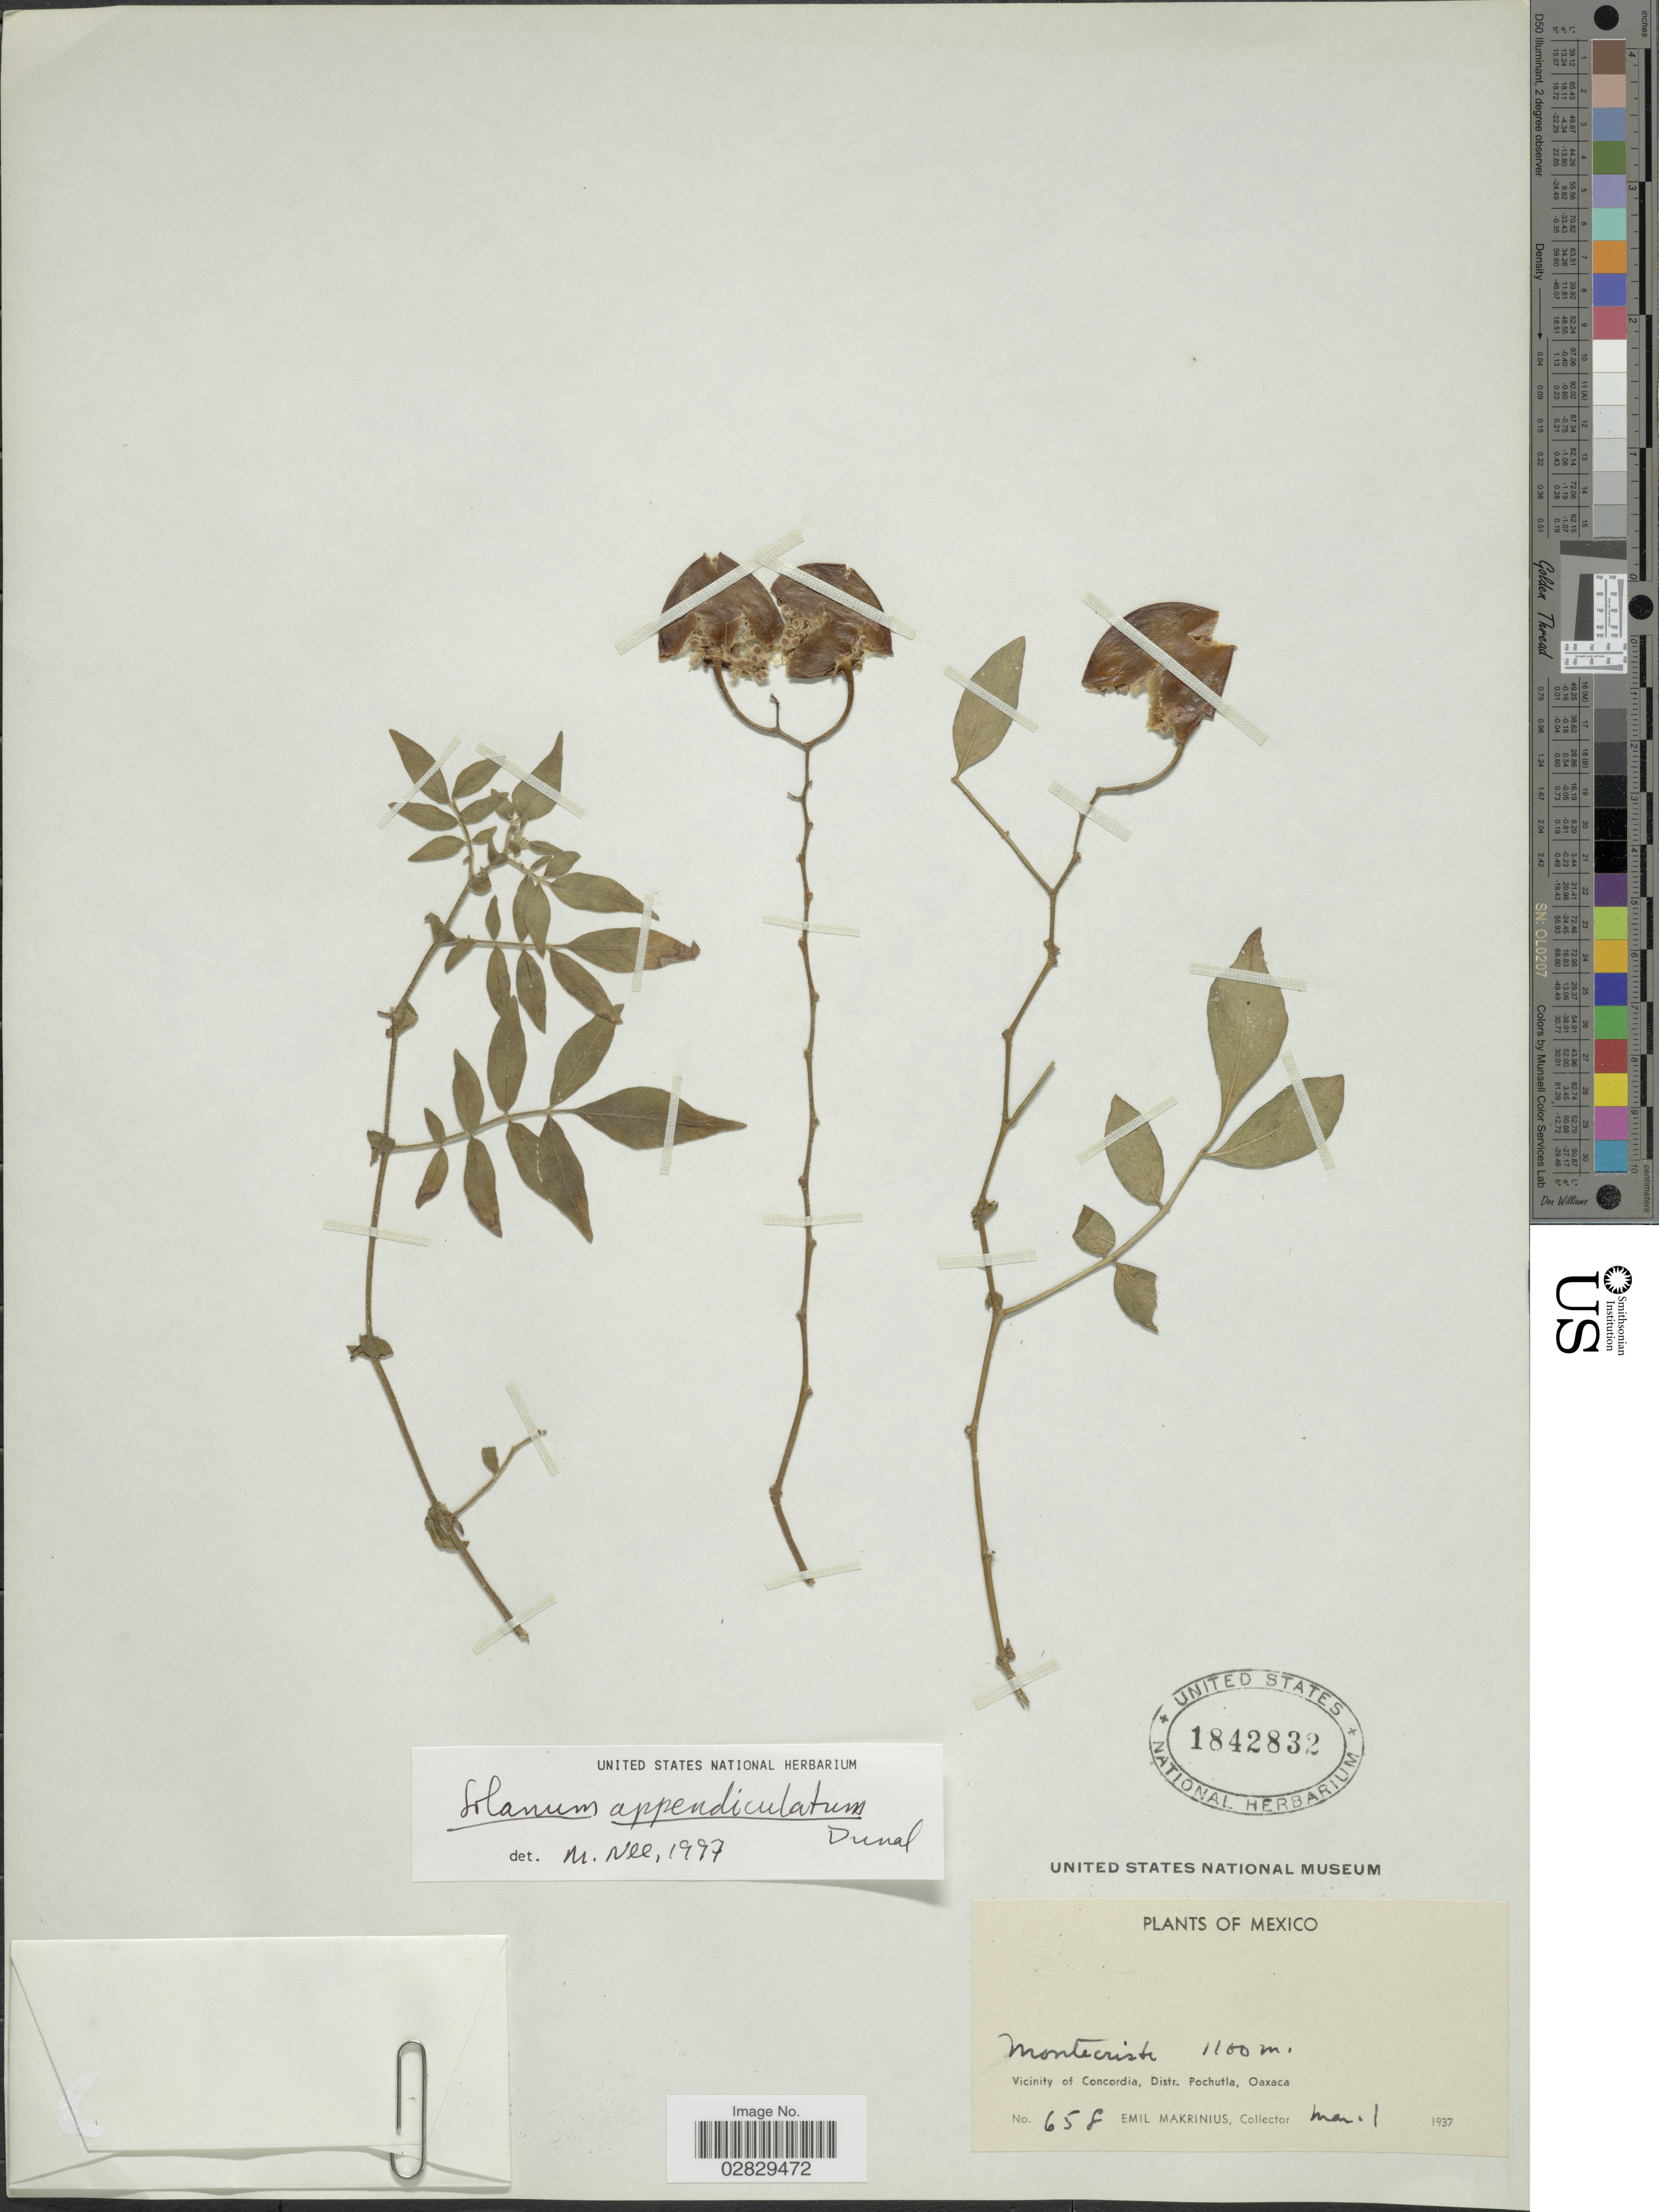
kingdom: Plantae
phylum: Tracheophyta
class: Magnoliopsida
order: Solanales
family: Solanaceae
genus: Solanum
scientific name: Solanum appendiculatum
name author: Humb. & Bonpl. ex Dunal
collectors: E. Makrinius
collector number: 658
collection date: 1937-03-01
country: Mexico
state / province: Oaxaca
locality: Montecristo. Vicinity of Concordia, Distr. Pochutla.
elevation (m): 1100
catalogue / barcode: US 1842832